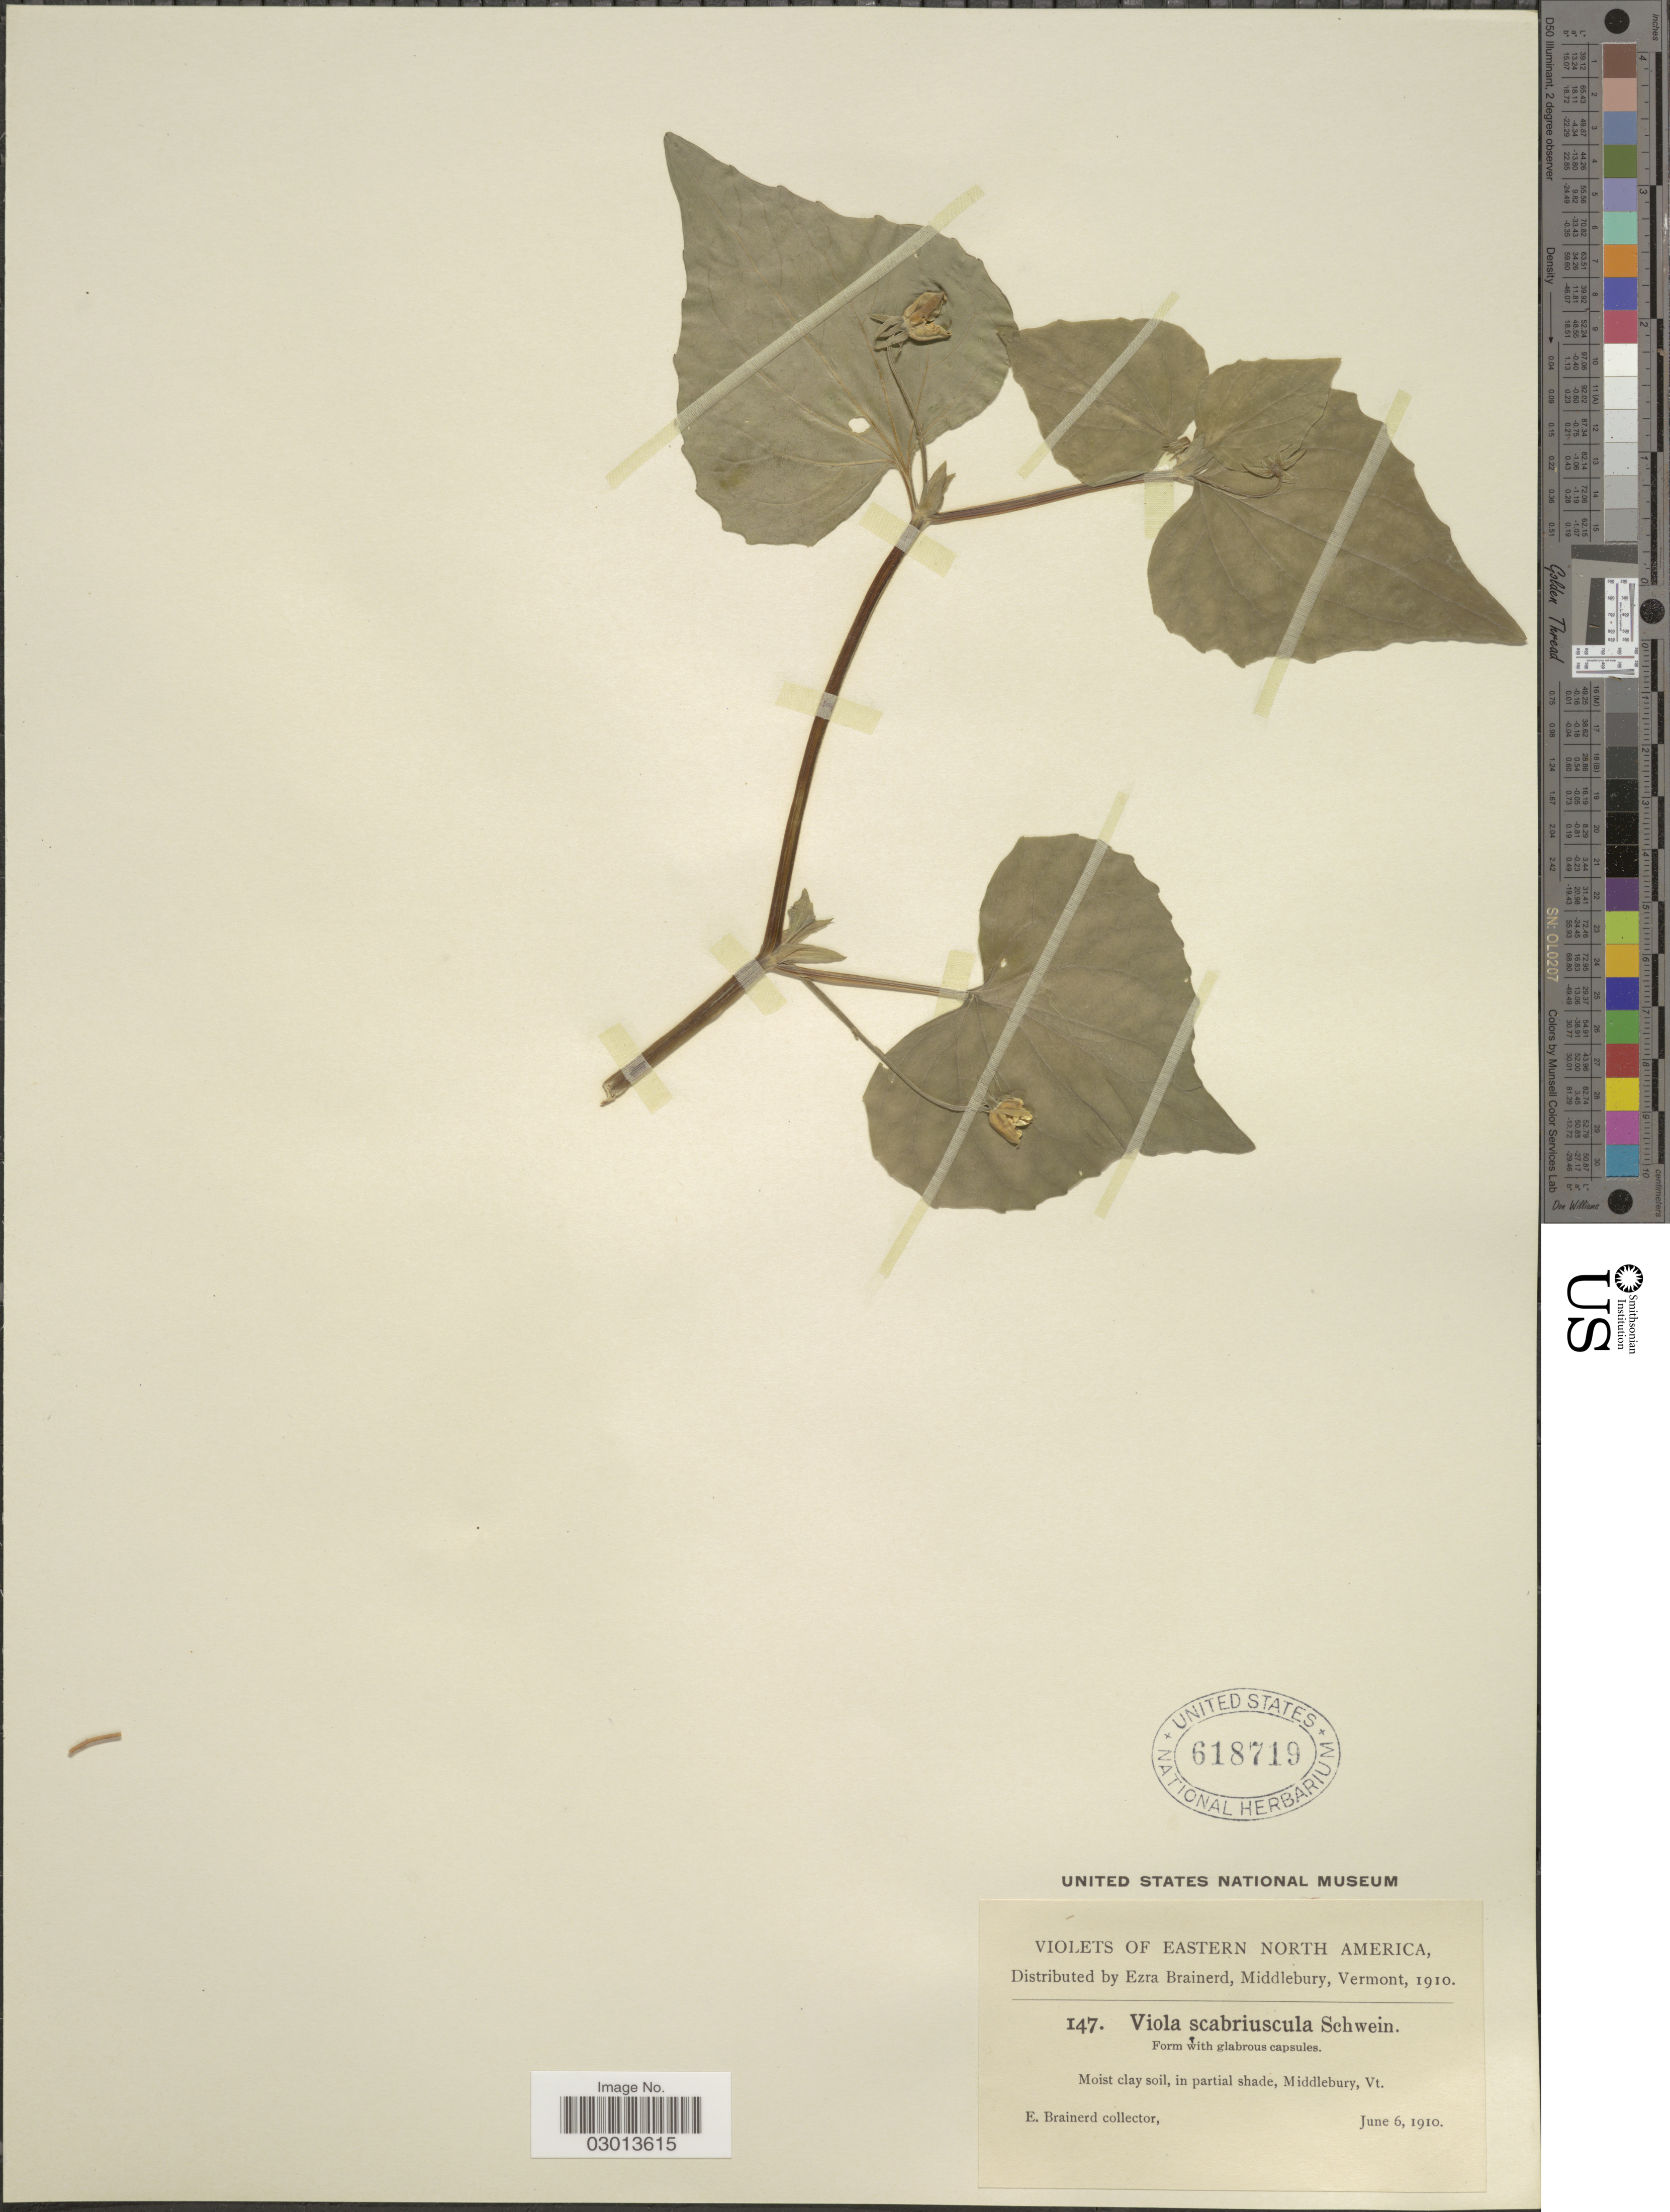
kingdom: Plantae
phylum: Tracheophyta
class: Magnoliopsida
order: Malpighiales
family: Violaceae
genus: Viola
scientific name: Viola pensylvanica var. leiocarpa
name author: (Fernald & Wiegand) Fernald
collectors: E. Brainerd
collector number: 147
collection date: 1910-06-06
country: United States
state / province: Vermont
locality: Eastern North America. Middlebury, Vt.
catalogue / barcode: US 618719